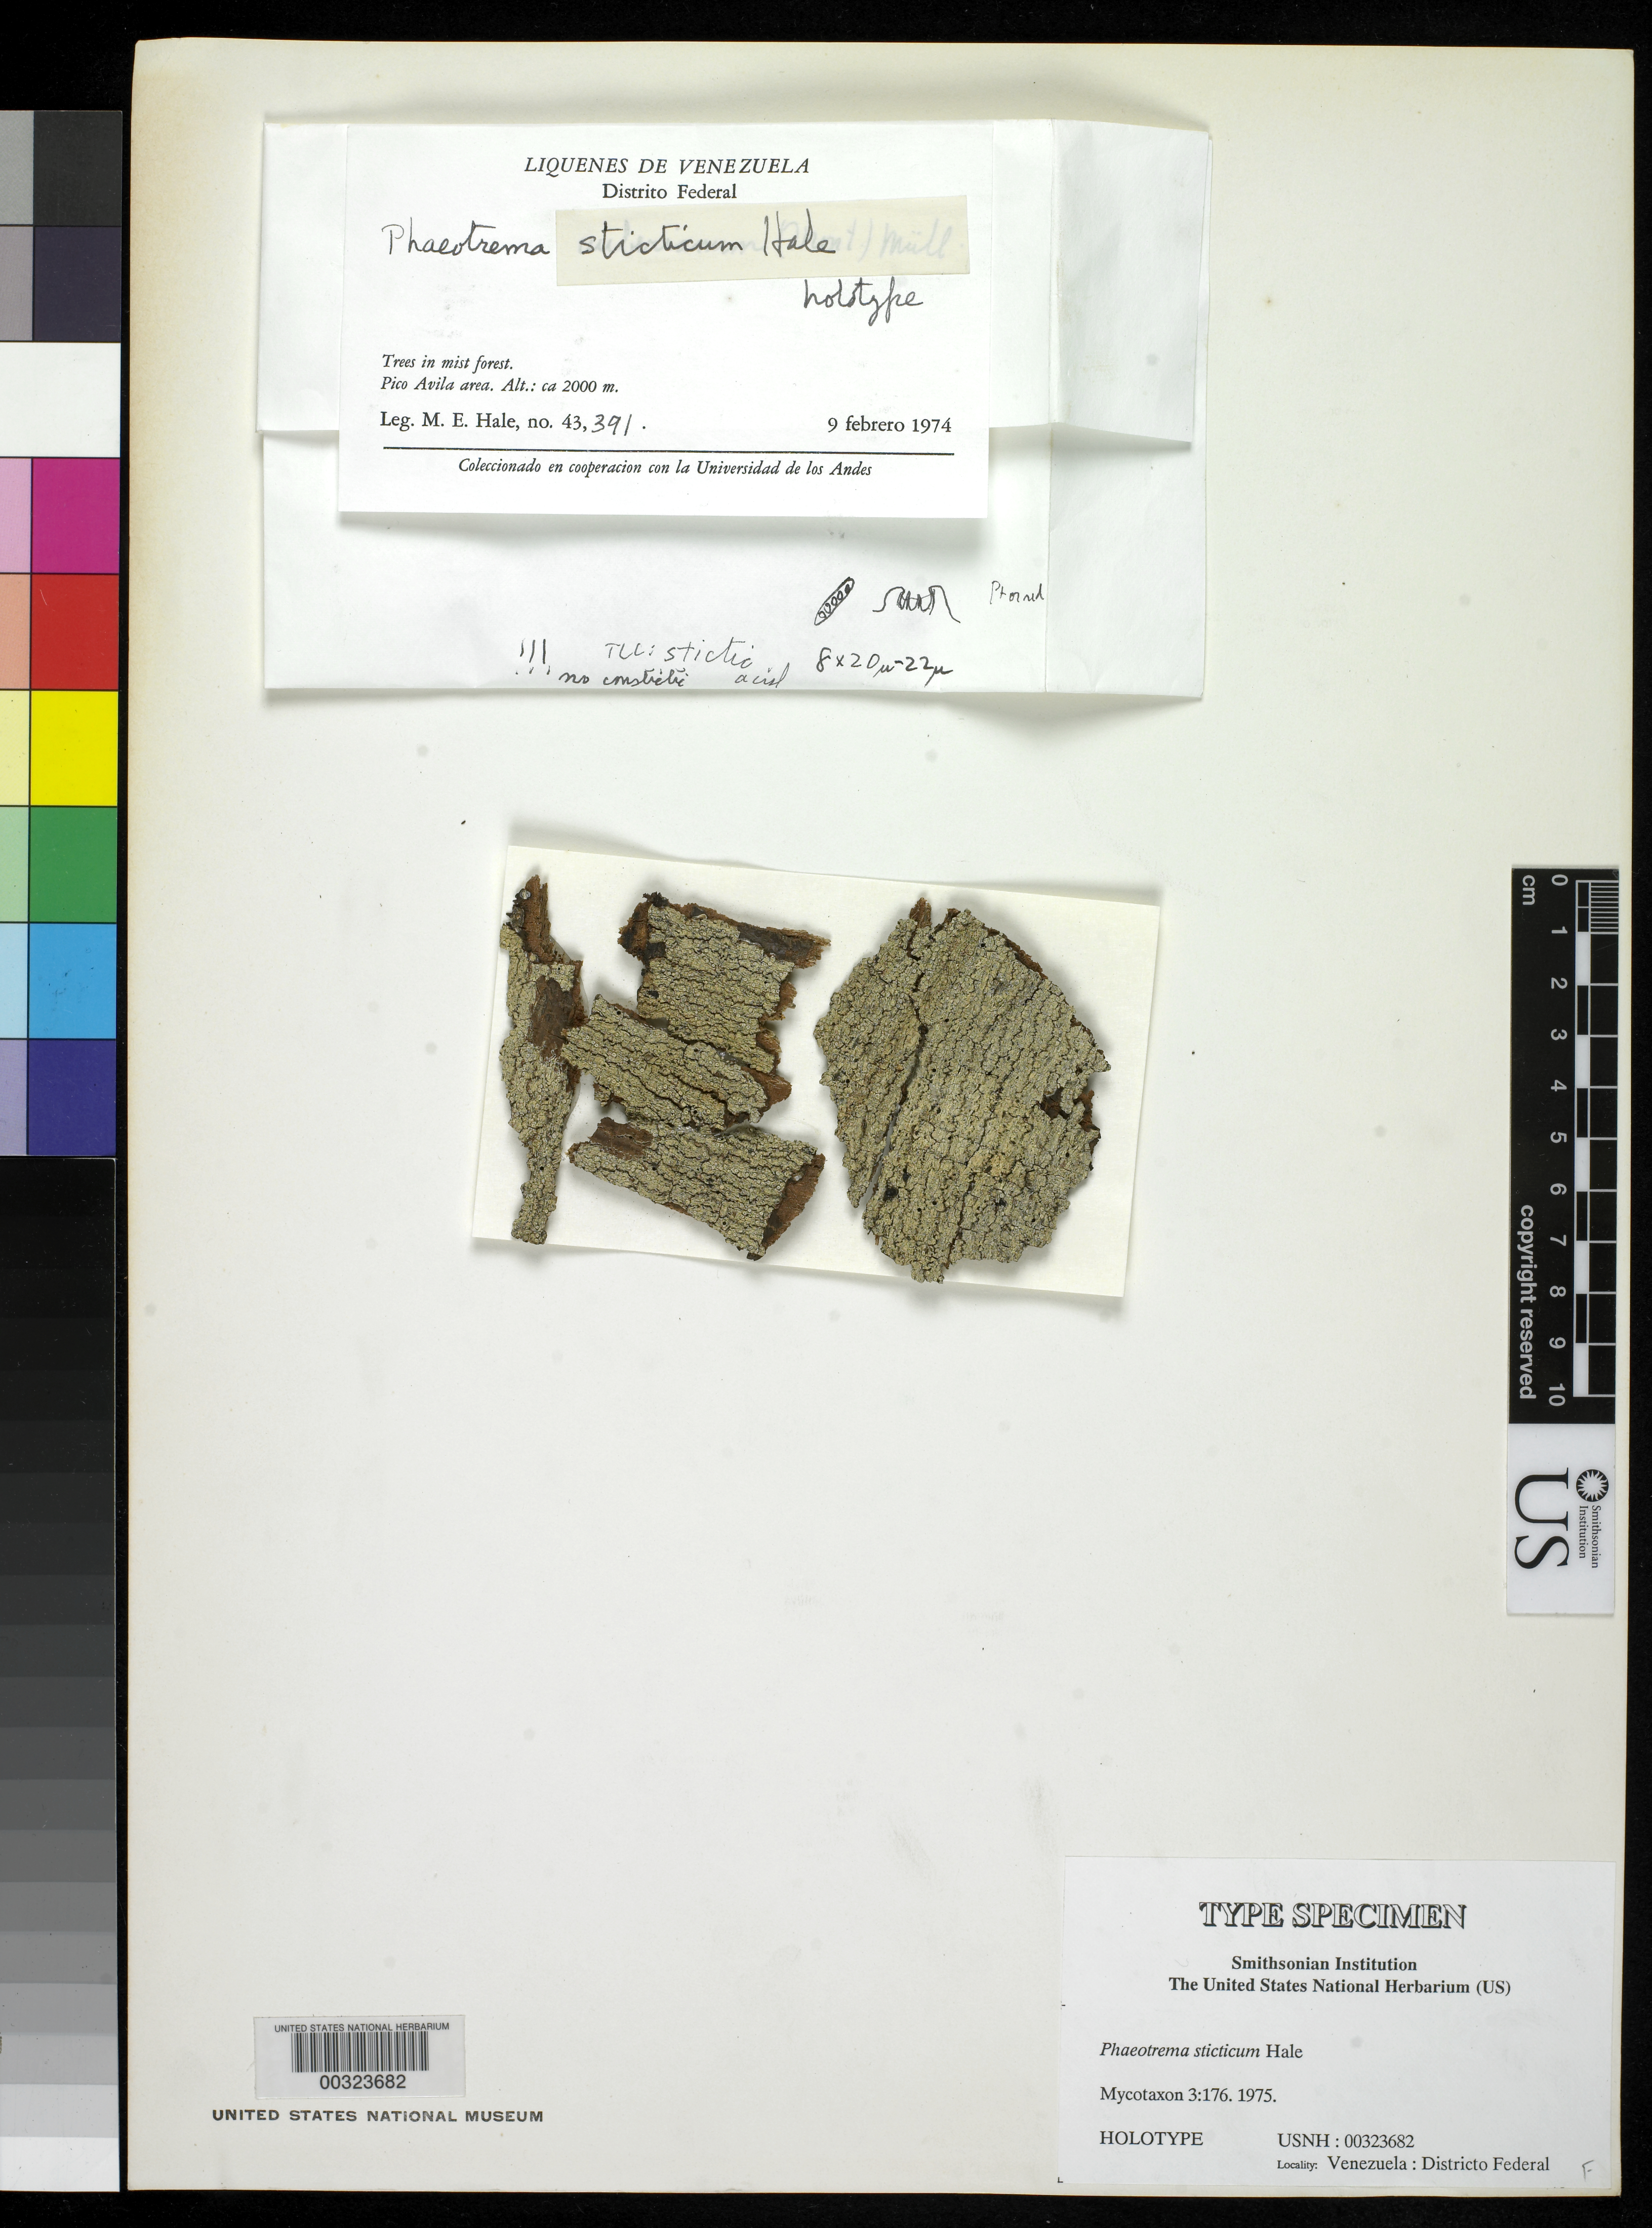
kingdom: Fungi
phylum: Ascomycota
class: Lecanoromycetes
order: Ostropales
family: Graphidaceae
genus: Phaeotrema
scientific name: Phaeotrema sticticum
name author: Hale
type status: Holotype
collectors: M. Hale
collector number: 43391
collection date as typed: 09 Feb 1974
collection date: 1974-02-09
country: Venezuela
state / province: Distrito Federal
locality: Mist forest, Pico Avila area.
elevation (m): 2000